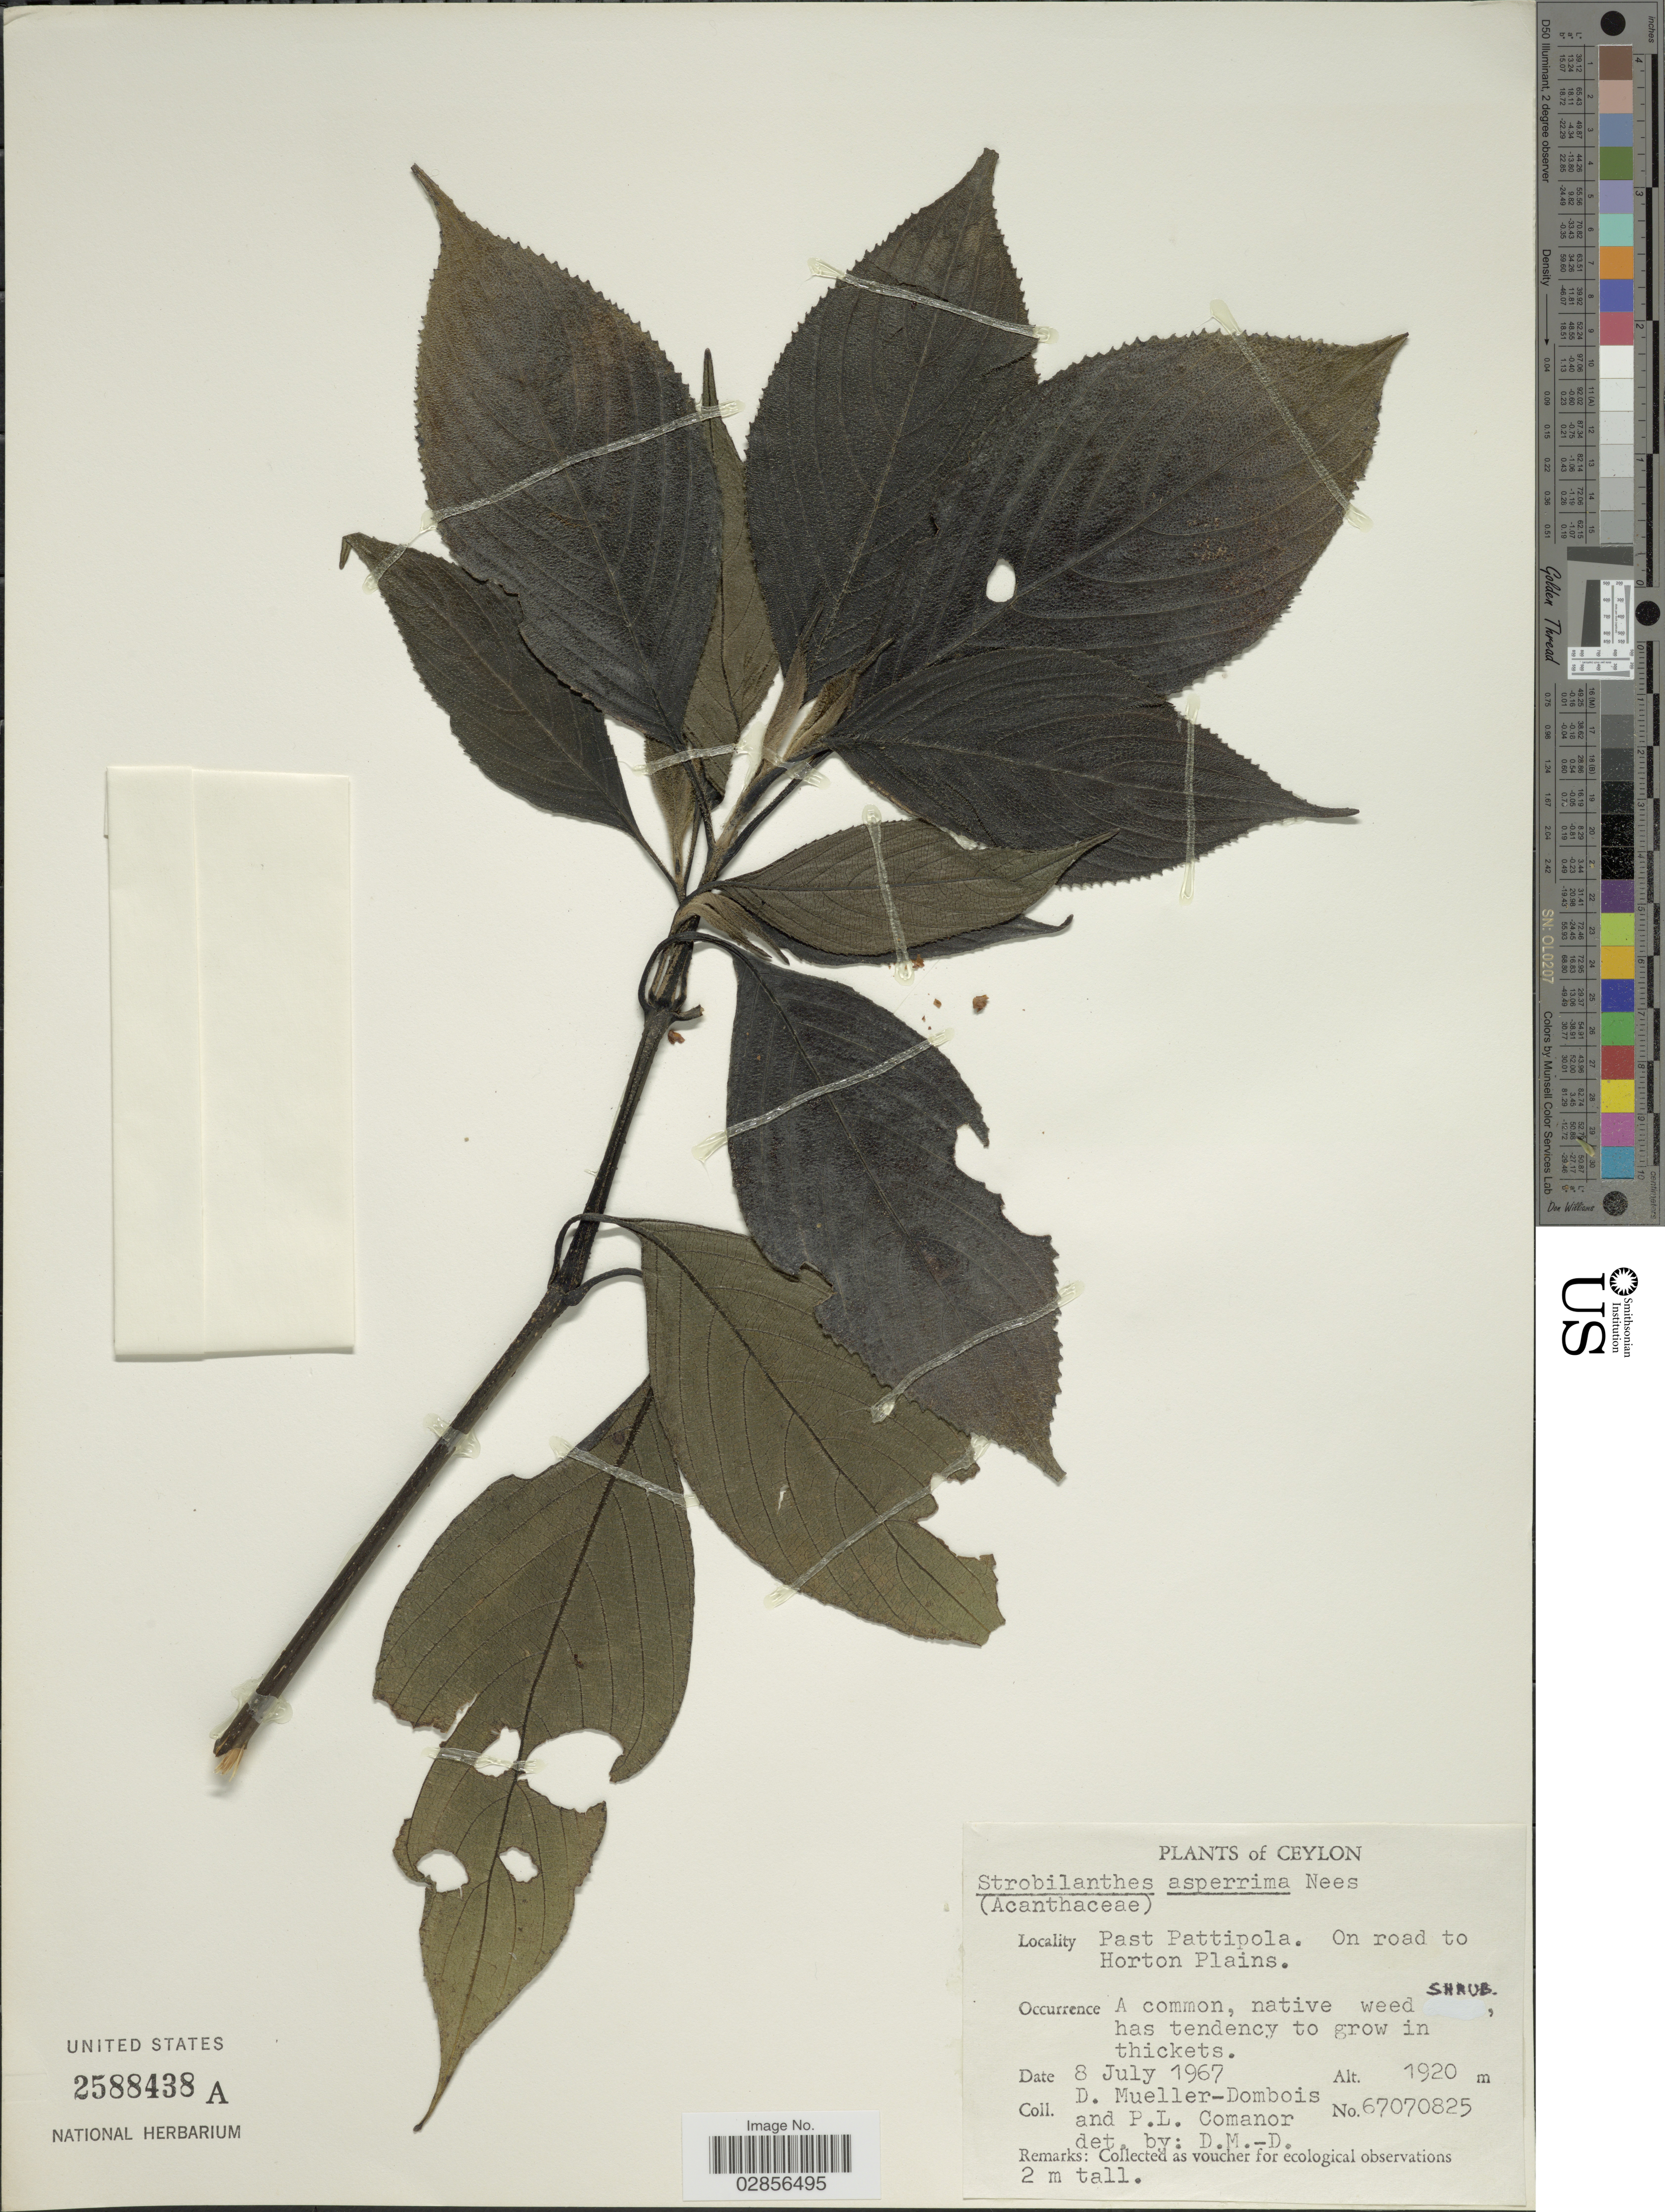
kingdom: Plantae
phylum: Tracheophyta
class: Magnoliopsida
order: Lamiales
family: Acanthaceae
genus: Strobilanthes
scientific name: Strobilanthes lupulina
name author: Nees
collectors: D. Mueller-Dombois & P. Comanor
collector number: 67070825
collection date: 1967-07-08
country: Sri Lanka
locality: Ceylon. Past Pattipola. On road to Horton Plains.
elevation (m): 1920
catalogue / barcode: US 2588438A